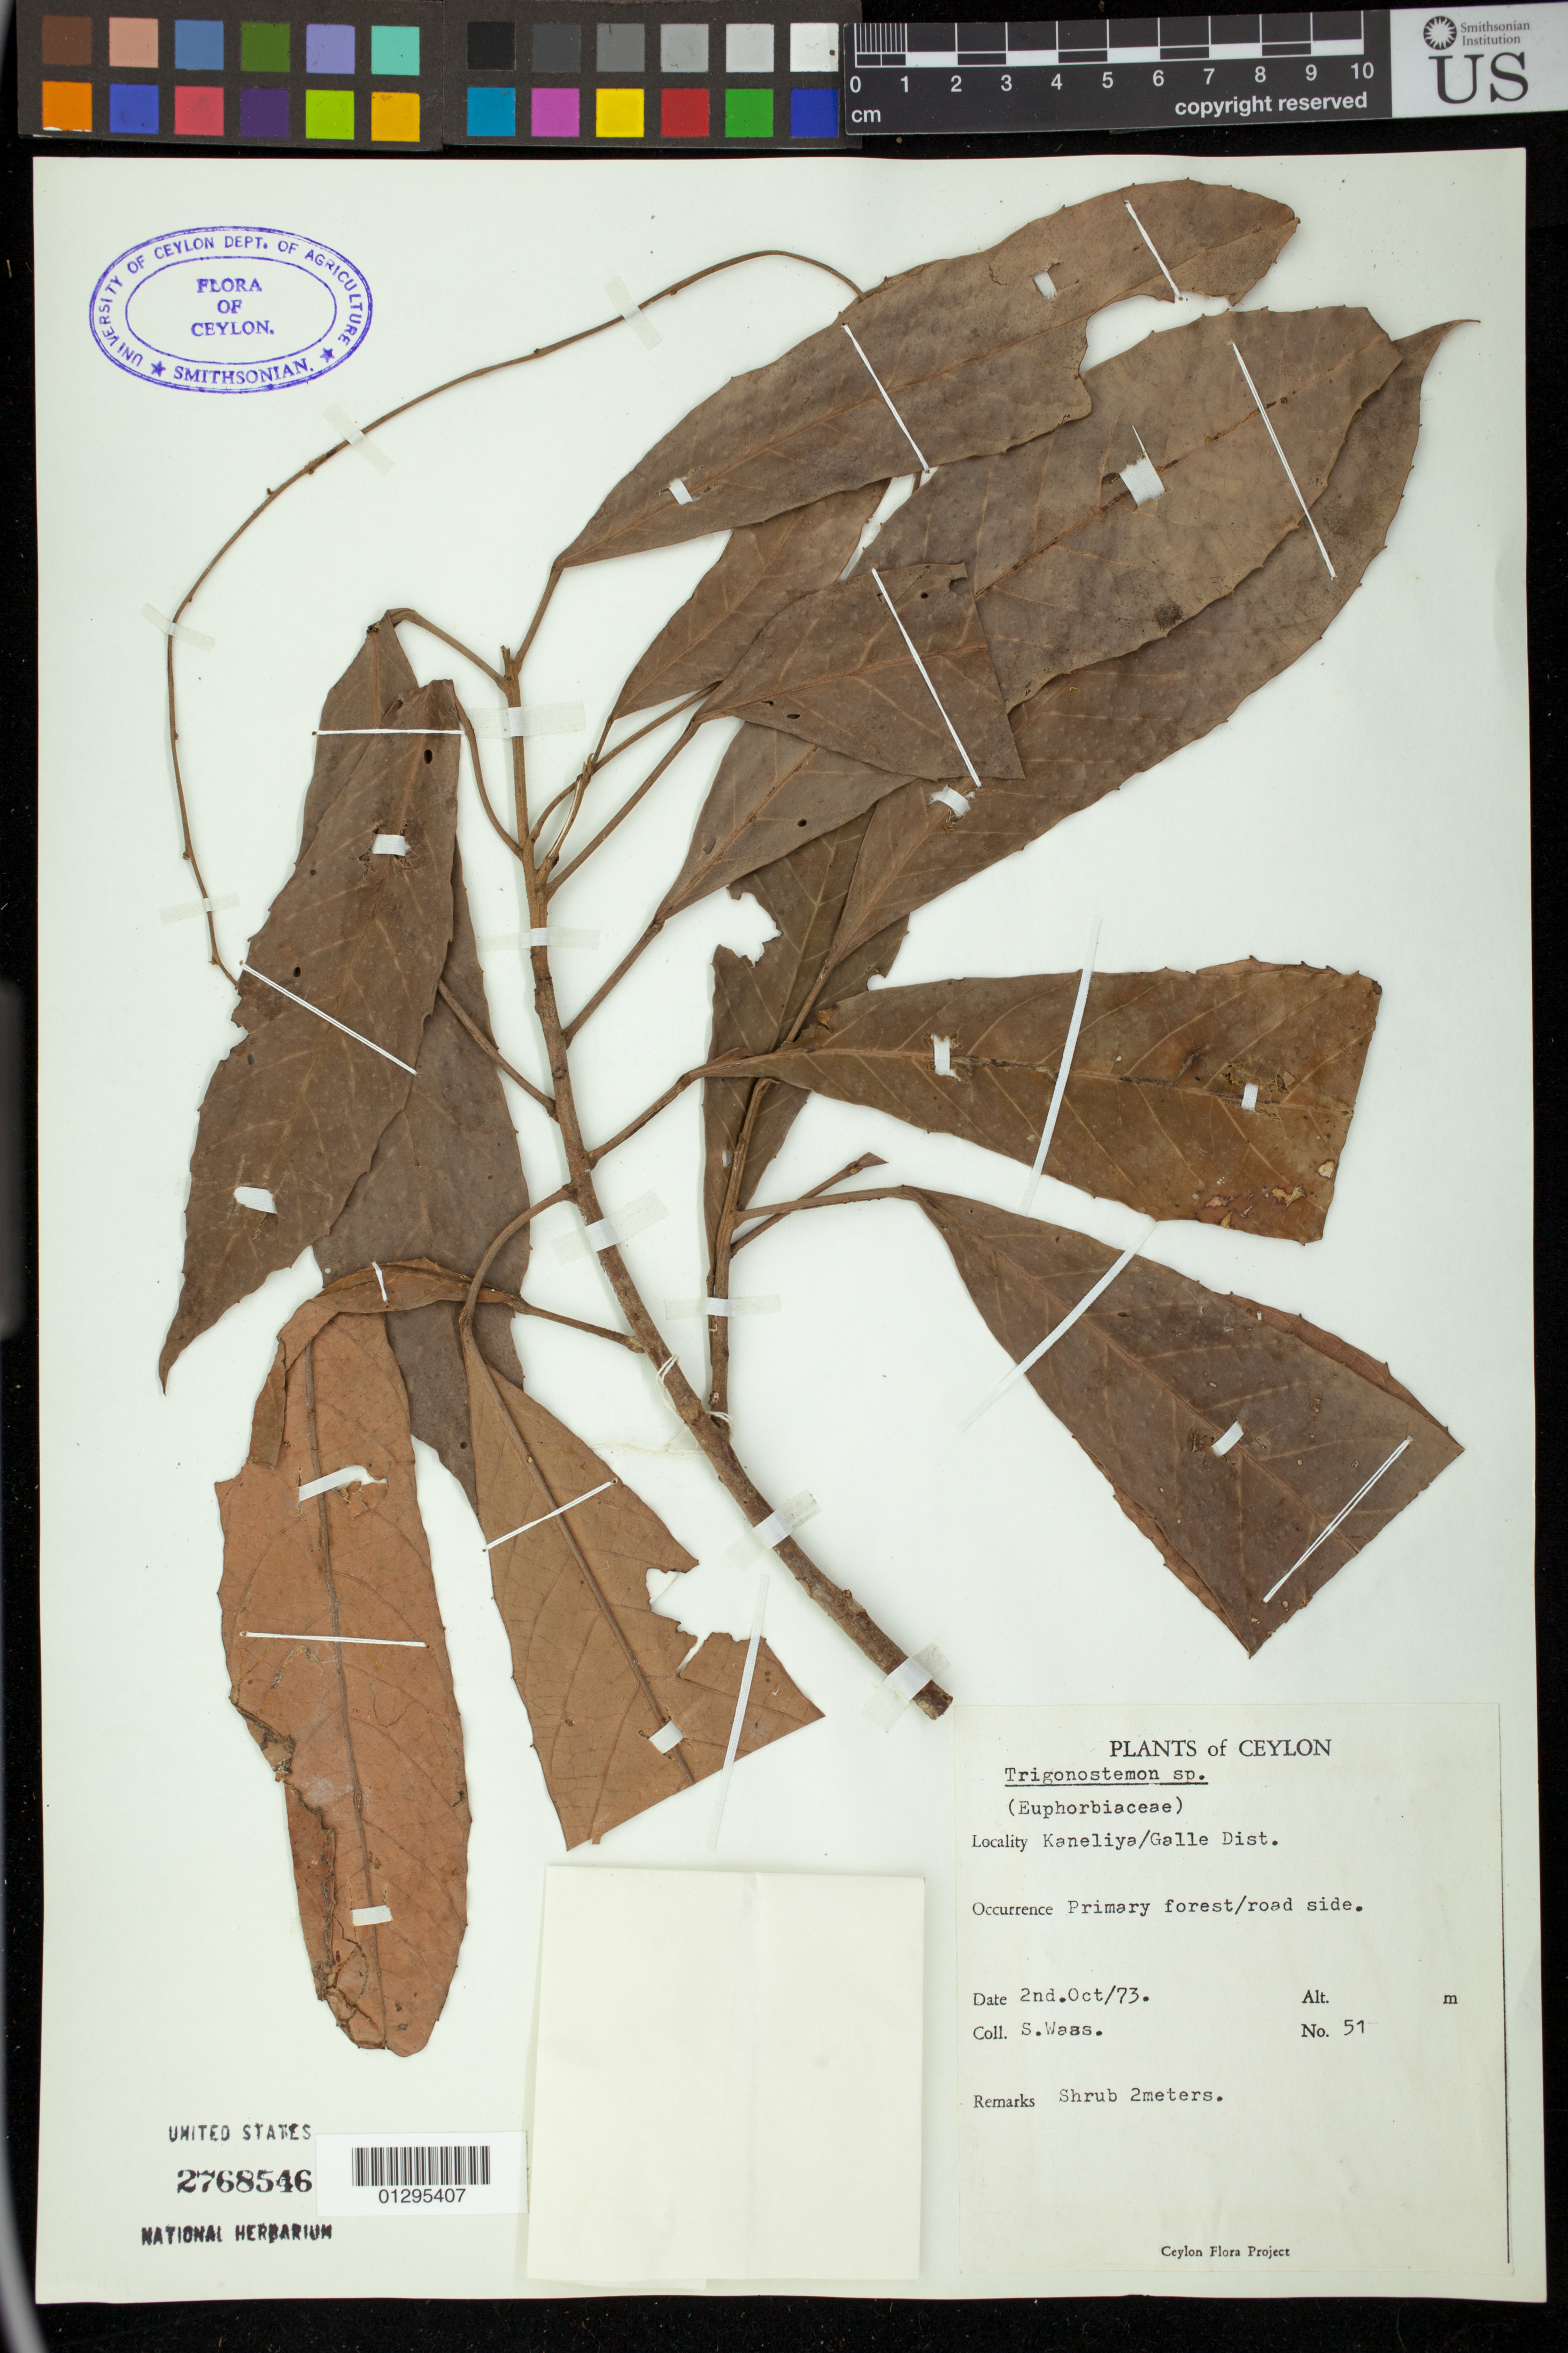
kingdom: Plantae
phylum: Tracheophyta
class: Magnoliopsida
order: Malpighiales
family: Euphorbiaceae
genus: Trigonostemon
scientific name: Trigonostemon sp.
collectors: S. Waas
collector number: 51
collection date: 1973-10-02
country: Sri Lanka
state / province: Southern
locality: Kaneliya/Galle Dist.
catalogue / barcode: US 2768546